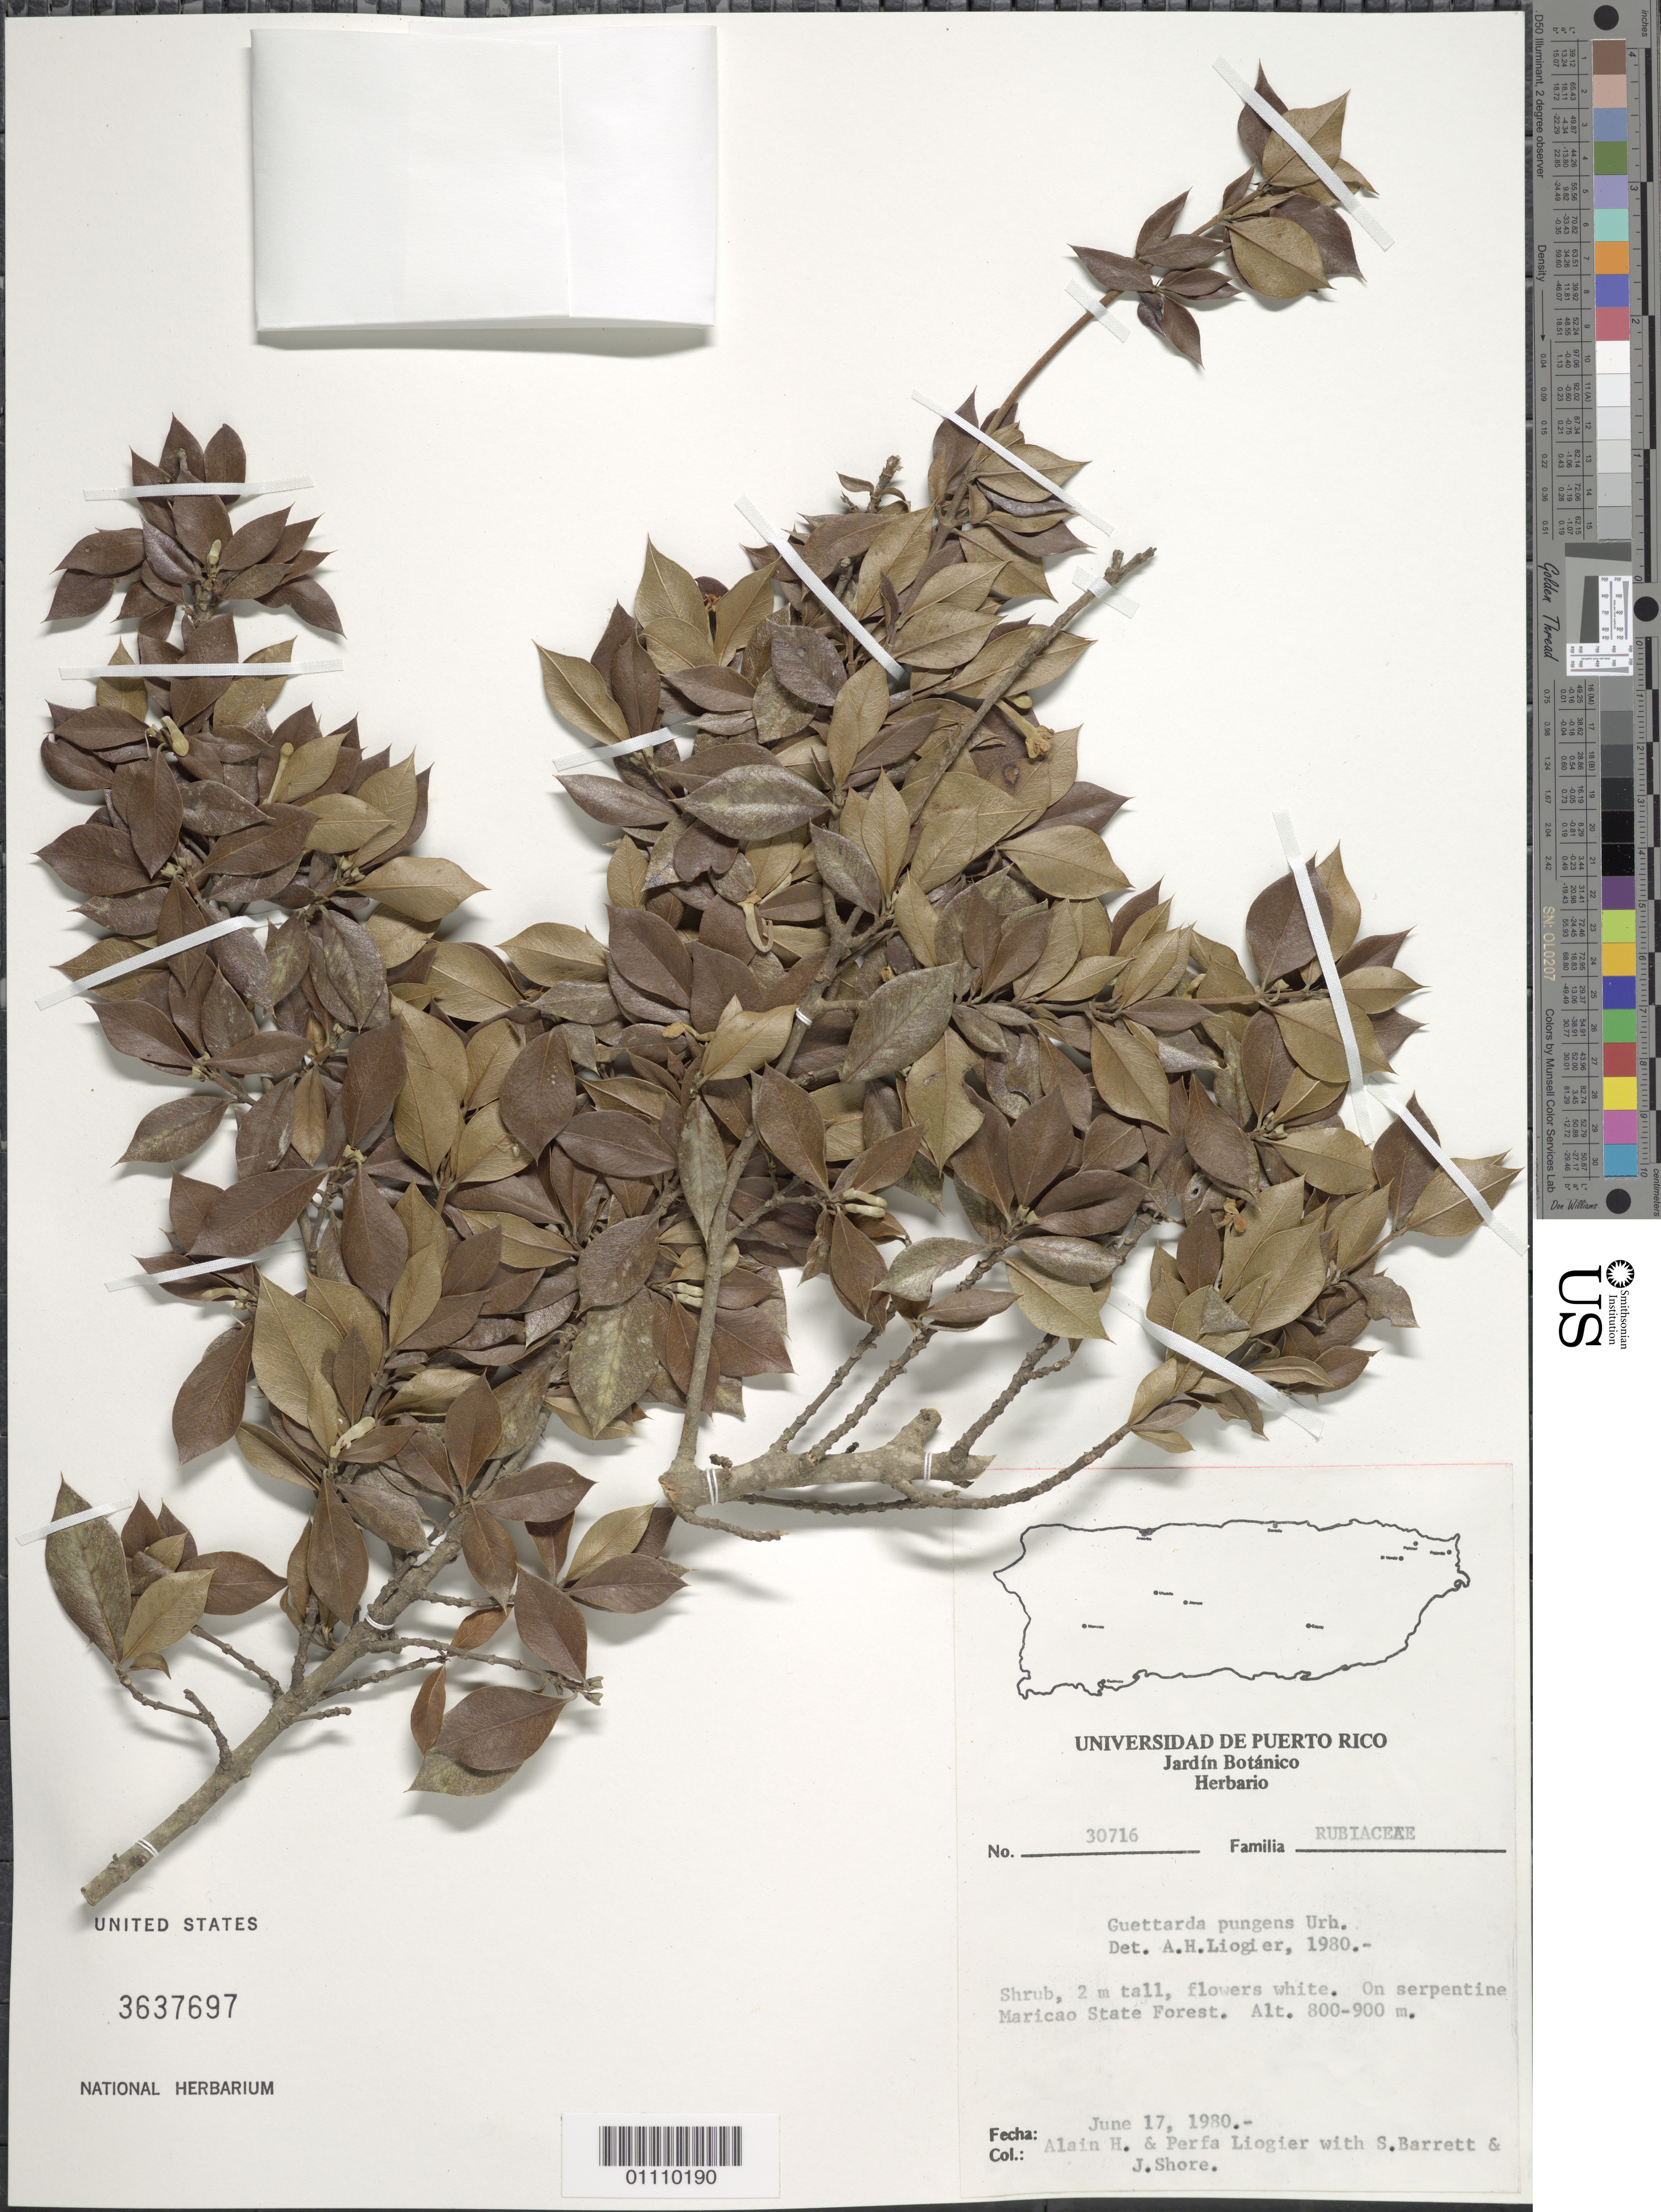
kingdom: Plantae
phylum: Tracheophyta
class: Magnoliopsida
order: Gentianales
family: Rubiaceae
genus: Guettarda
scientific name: Guettarda pungens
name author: Urb.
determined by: Liogier, Alain H.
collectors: A. H. Liogier, M. P. Liogier, S. Barret & J. Shore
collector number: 30716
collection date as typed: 17 Jun 1980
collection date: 1980-06-17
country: Puerto Rico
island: Puerto Rico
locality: Maricao State Forest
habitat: On serpentine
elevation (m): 800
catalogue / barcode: US 3637697